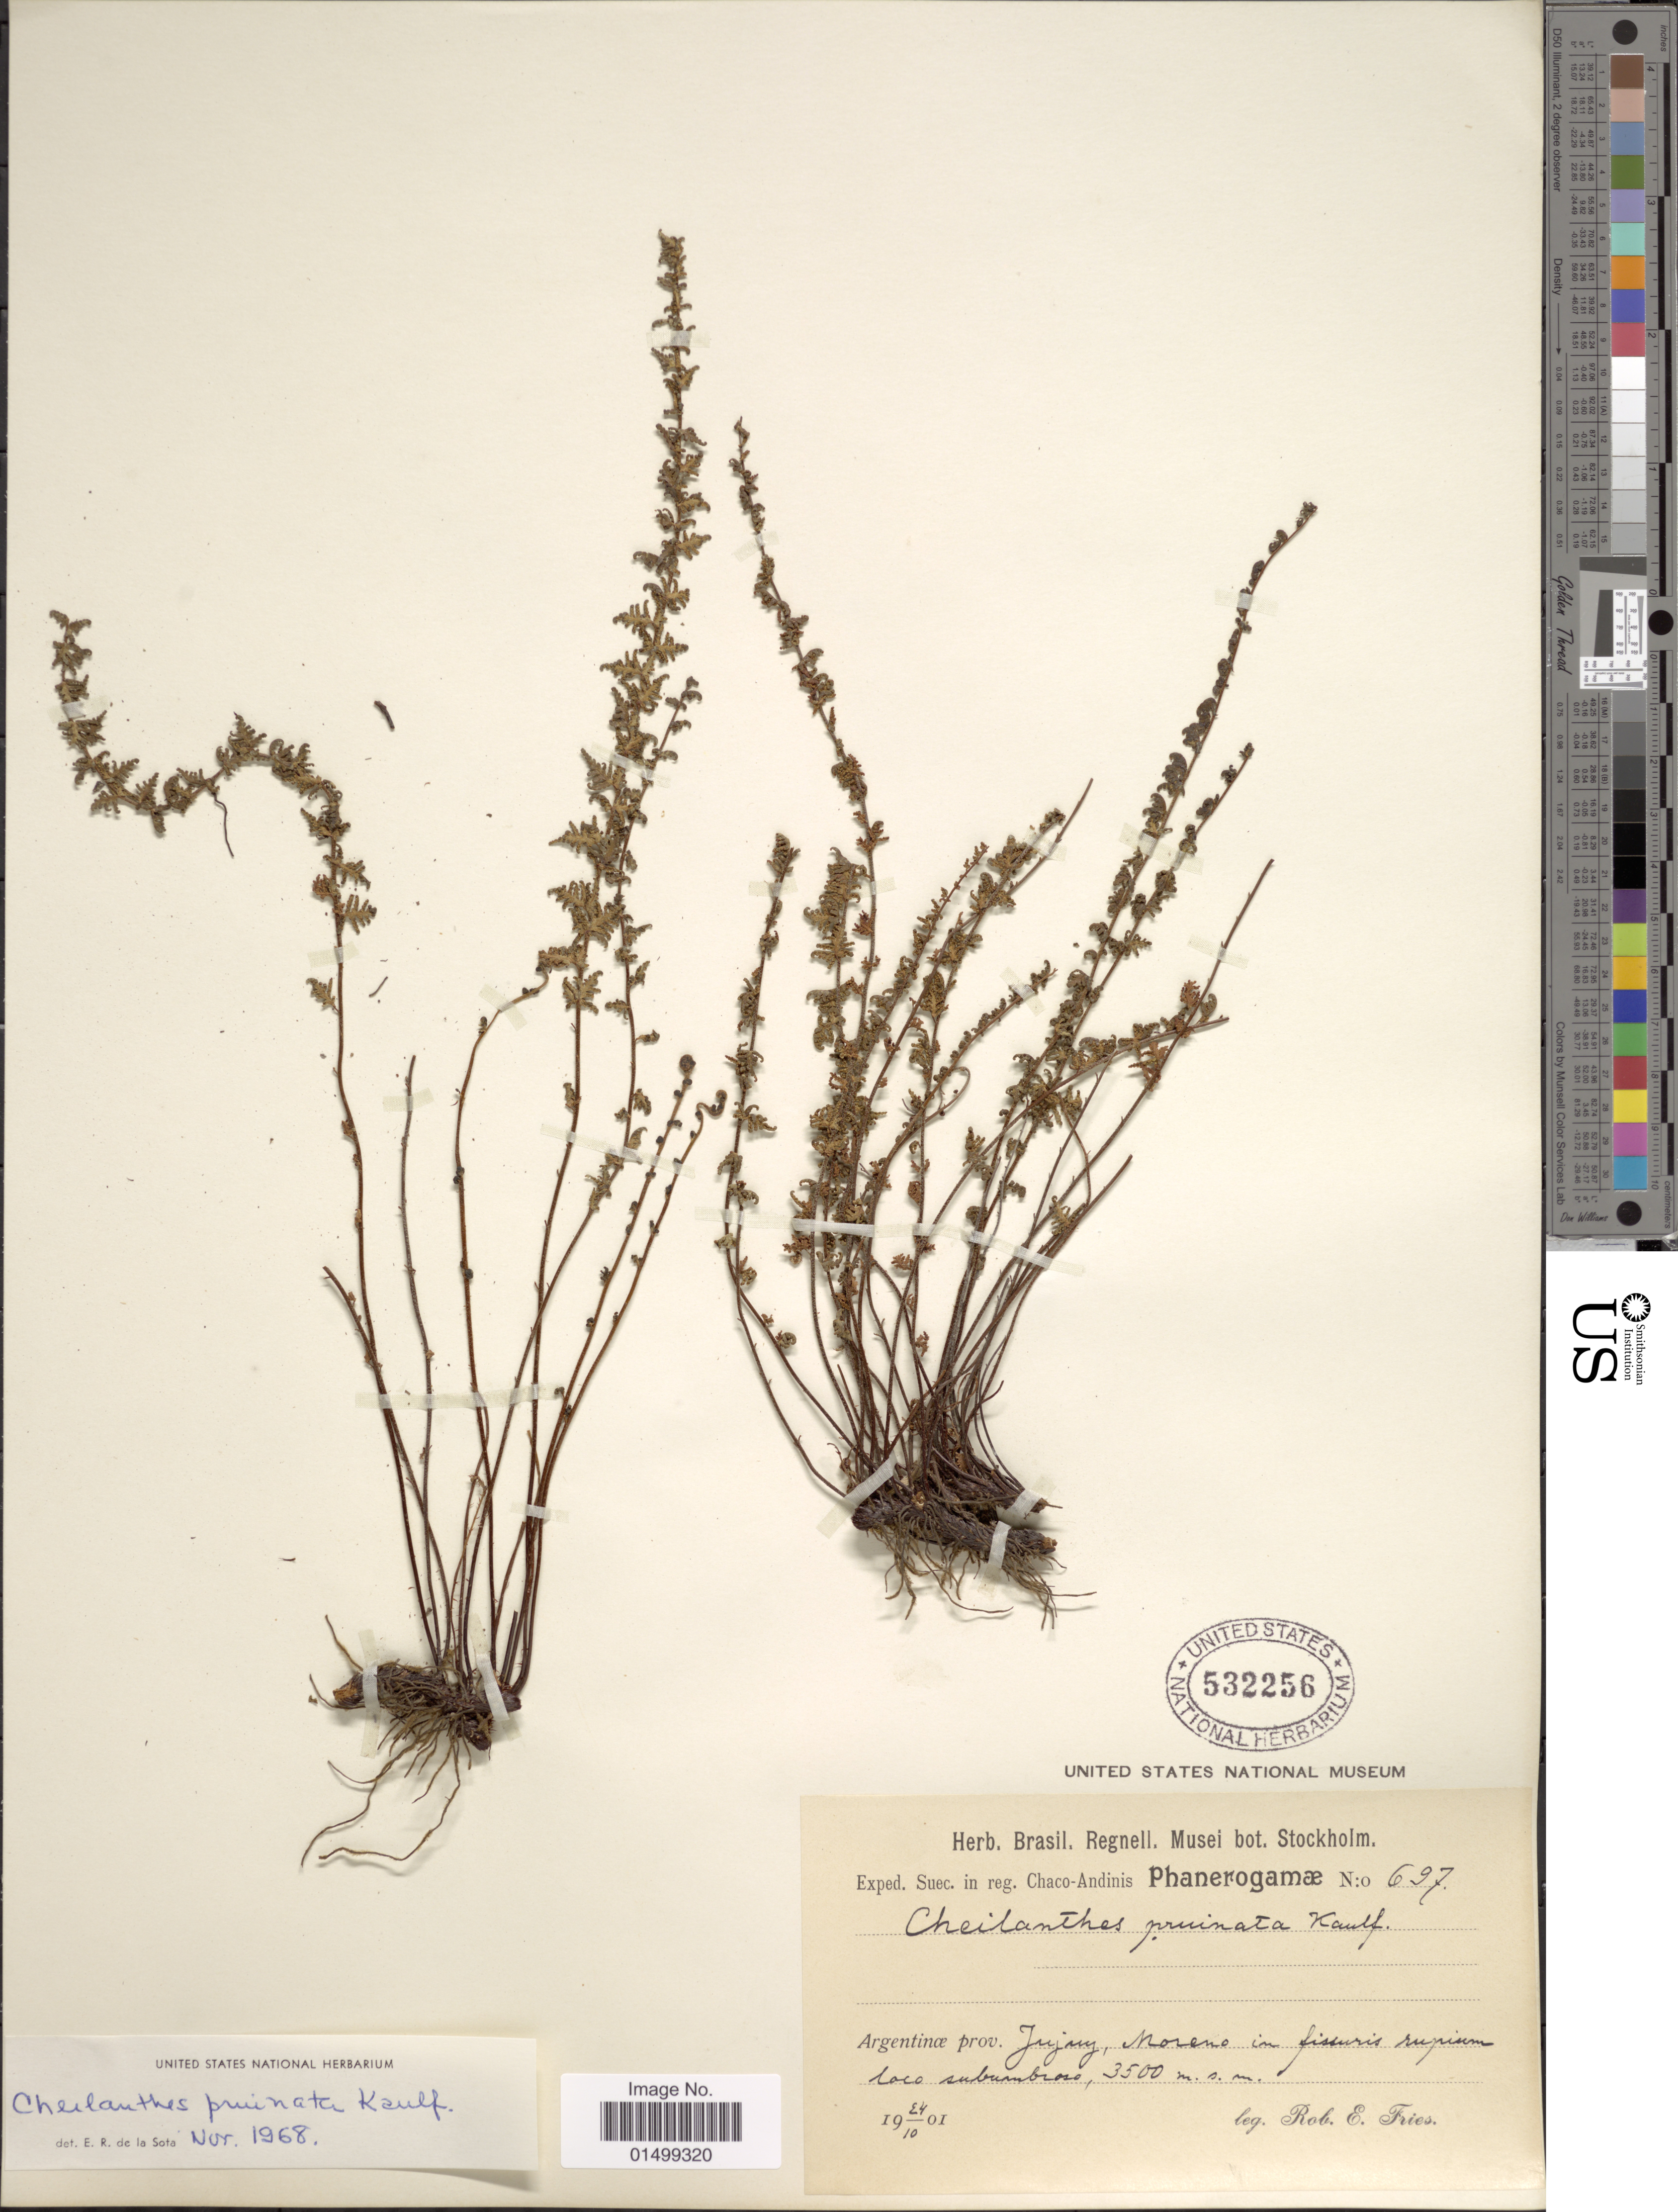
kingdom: Plantae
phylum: Tracheophyta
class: Polypodiopsida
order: Polypodiales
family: Pteridaceae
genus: Cheilanthes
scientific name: Cheilanthes pruinata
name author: Kaulf.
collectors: R. E. Fries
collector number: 697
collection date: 1901-10-24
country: Argentina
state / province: Jujuy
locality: Reg. Chaco-Andinis Phanorogramæ, Moreno in fissuris rupium loco subumbroso.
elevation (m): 3500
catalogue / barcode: US 532256